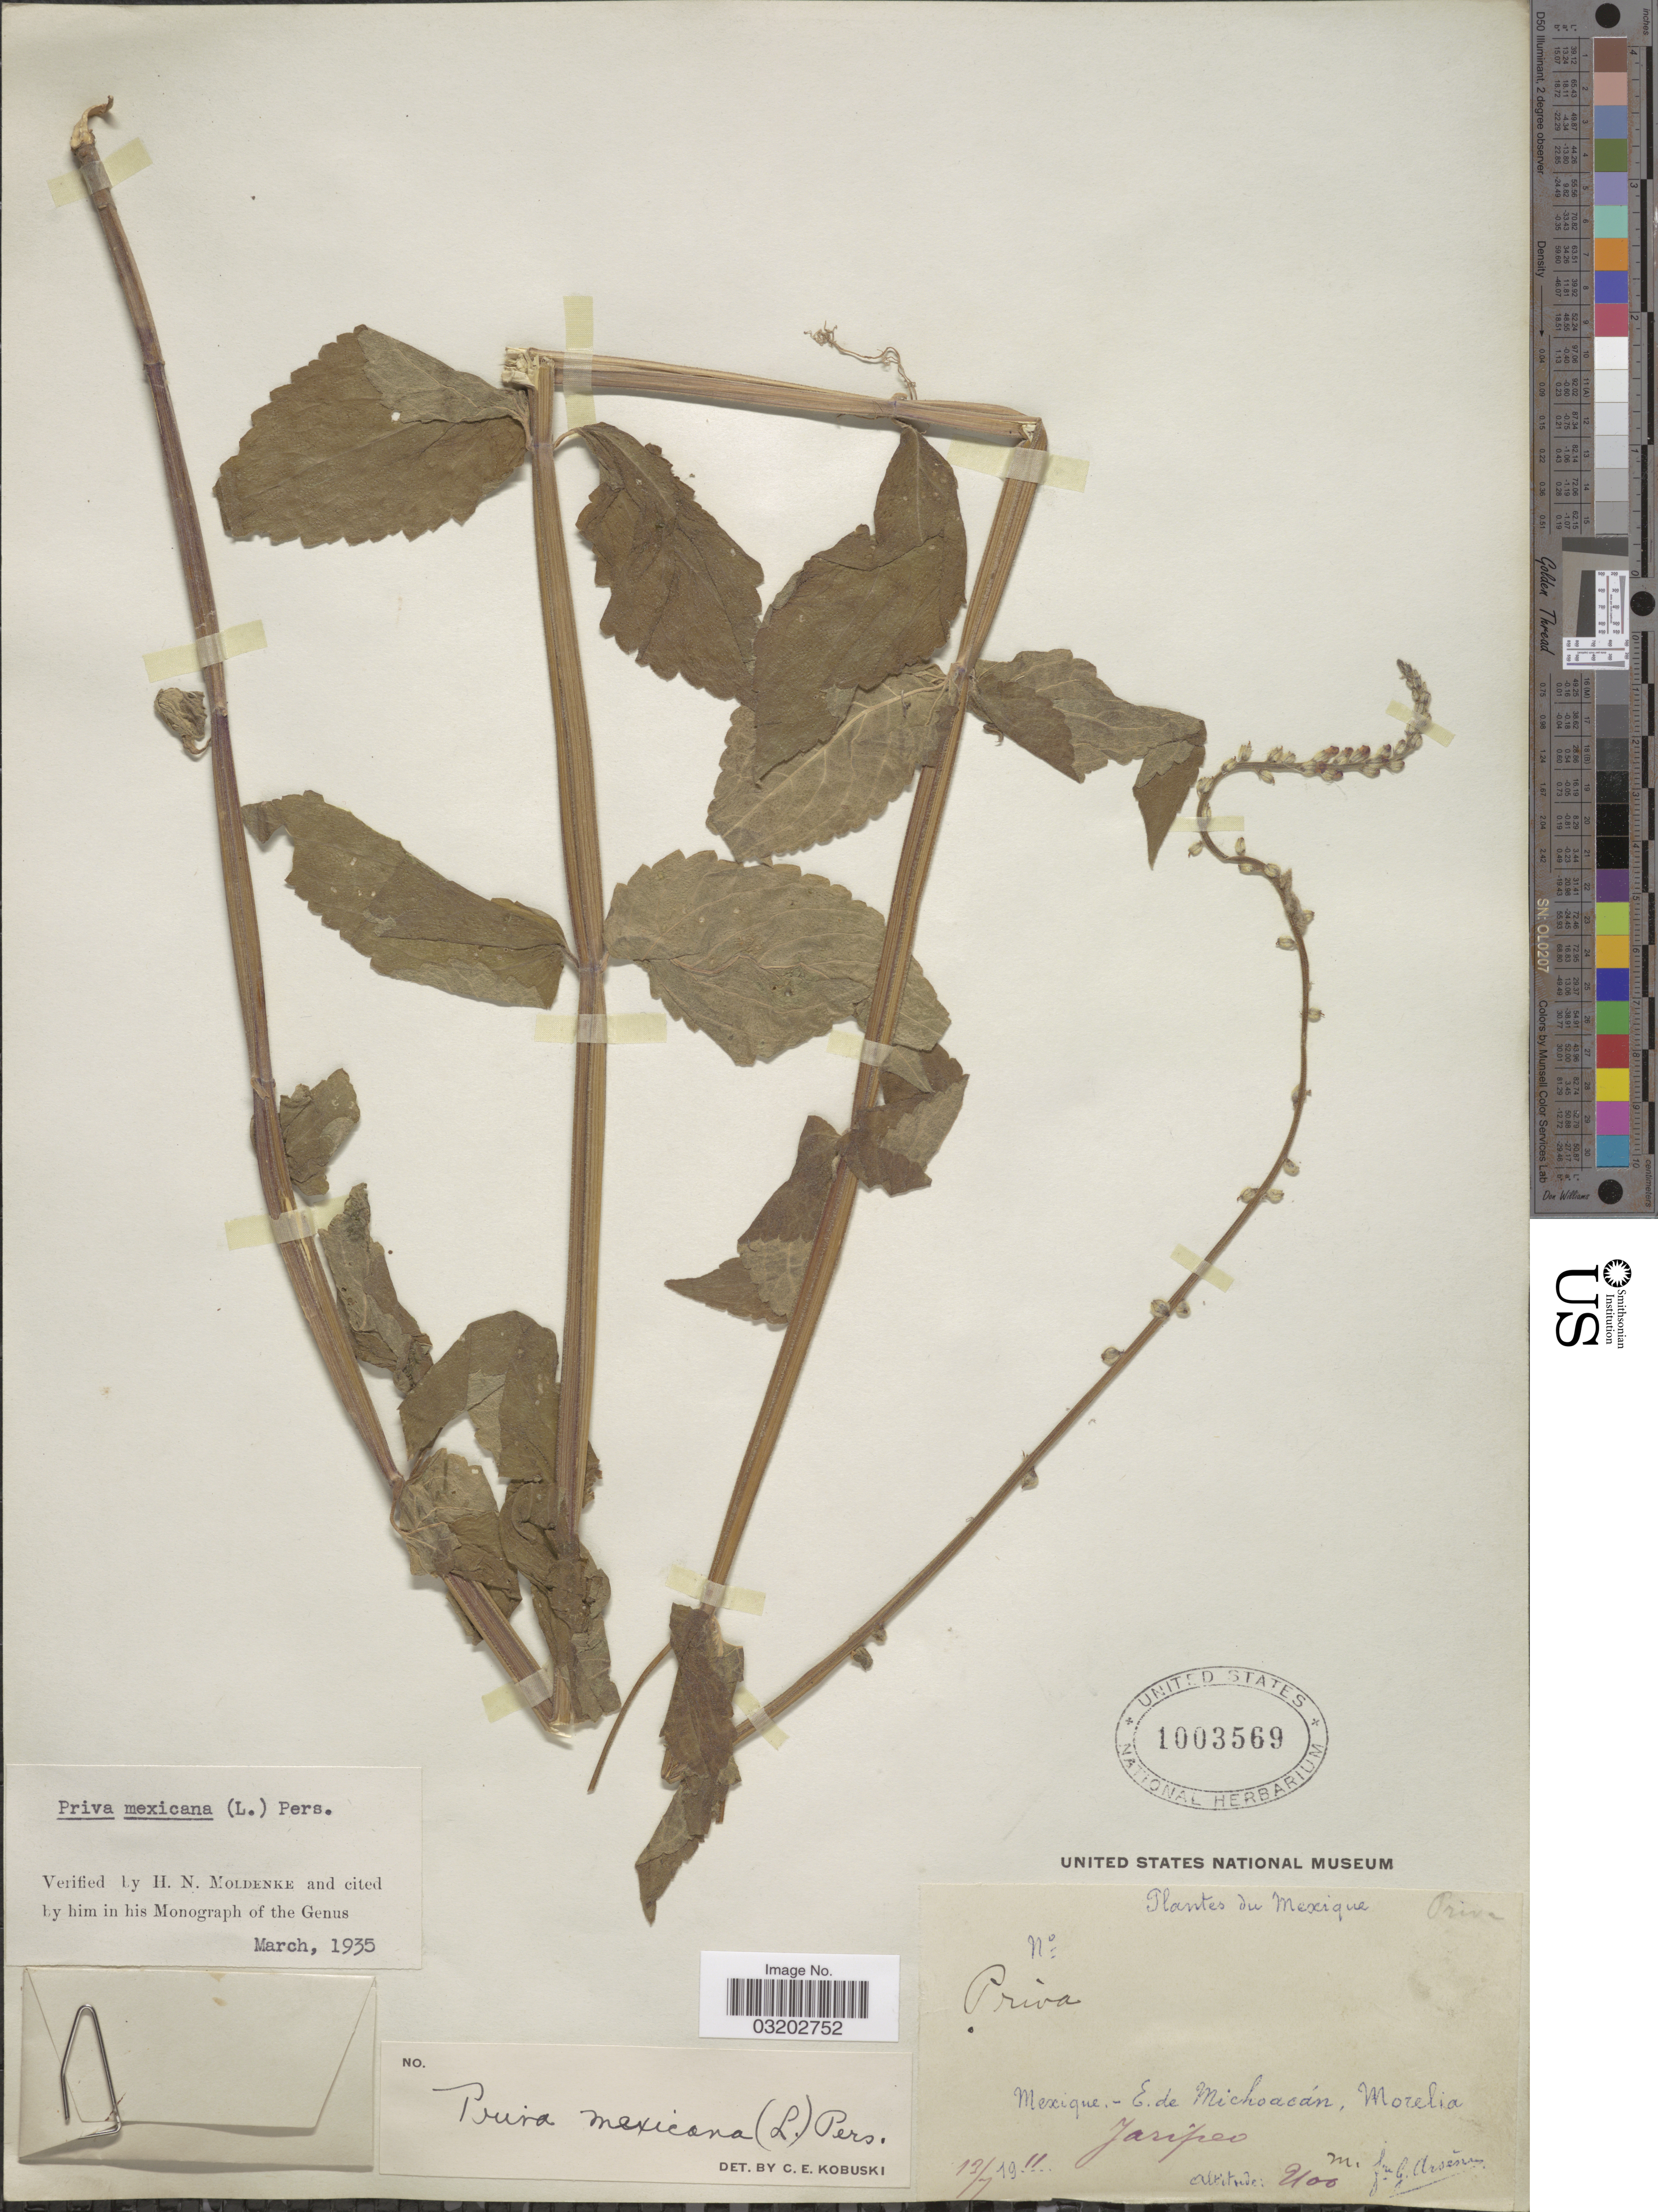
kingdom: Plantae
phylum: Tracheophyta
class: Magnoliopsida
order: Lamiales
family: Verbenaceae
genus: Priva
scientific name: Priva mexicana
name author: (L.) Pers.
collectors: Bro. G. Arsène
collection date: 1911-07-13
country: Mexico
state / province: Michoacán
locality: E. de Michoacán, Morelia. Jaripeo.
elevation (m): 2100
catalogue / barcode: US 1003569